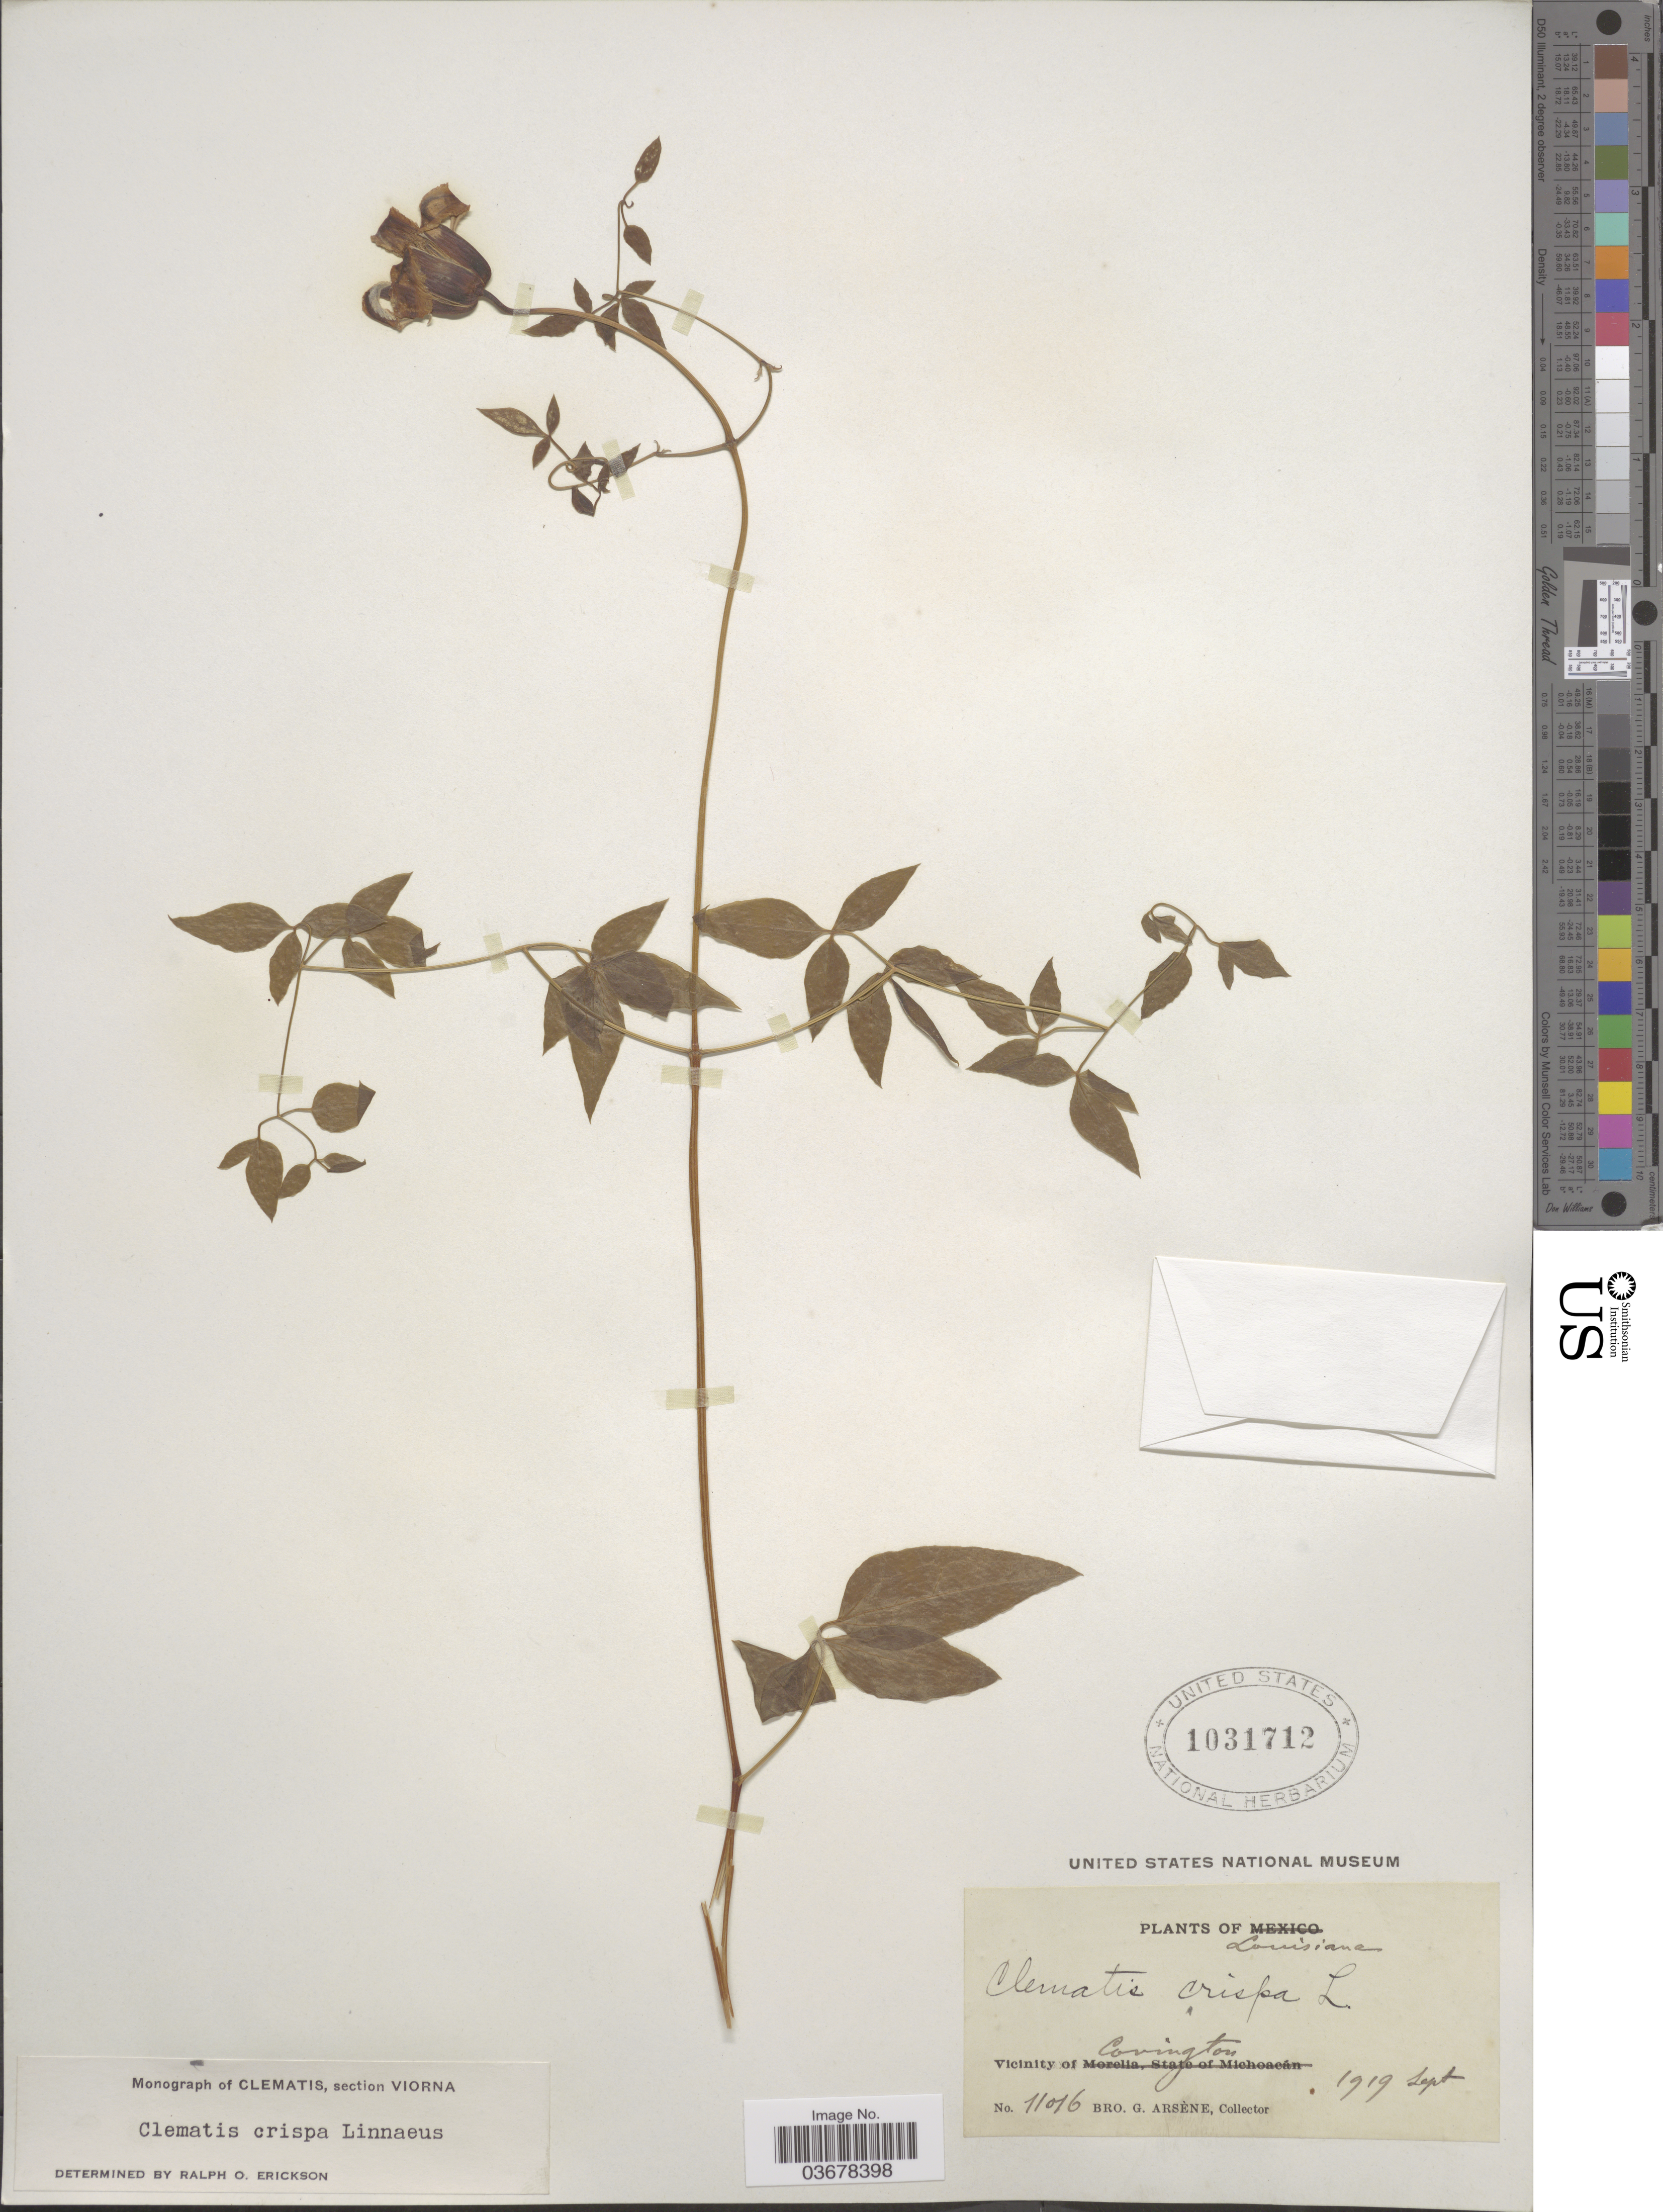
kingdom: Plantae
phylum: Tracheophyta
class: Magnoliopsida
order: Ranunculales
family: Ranunculaceae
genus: Clematis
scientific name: Clematis viorna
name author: L.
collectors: Bro. G. Arsène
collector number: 11016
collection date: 1919-09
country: United States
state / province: Louisiana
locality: Vicinity of Covington.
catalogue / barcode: US 1031712